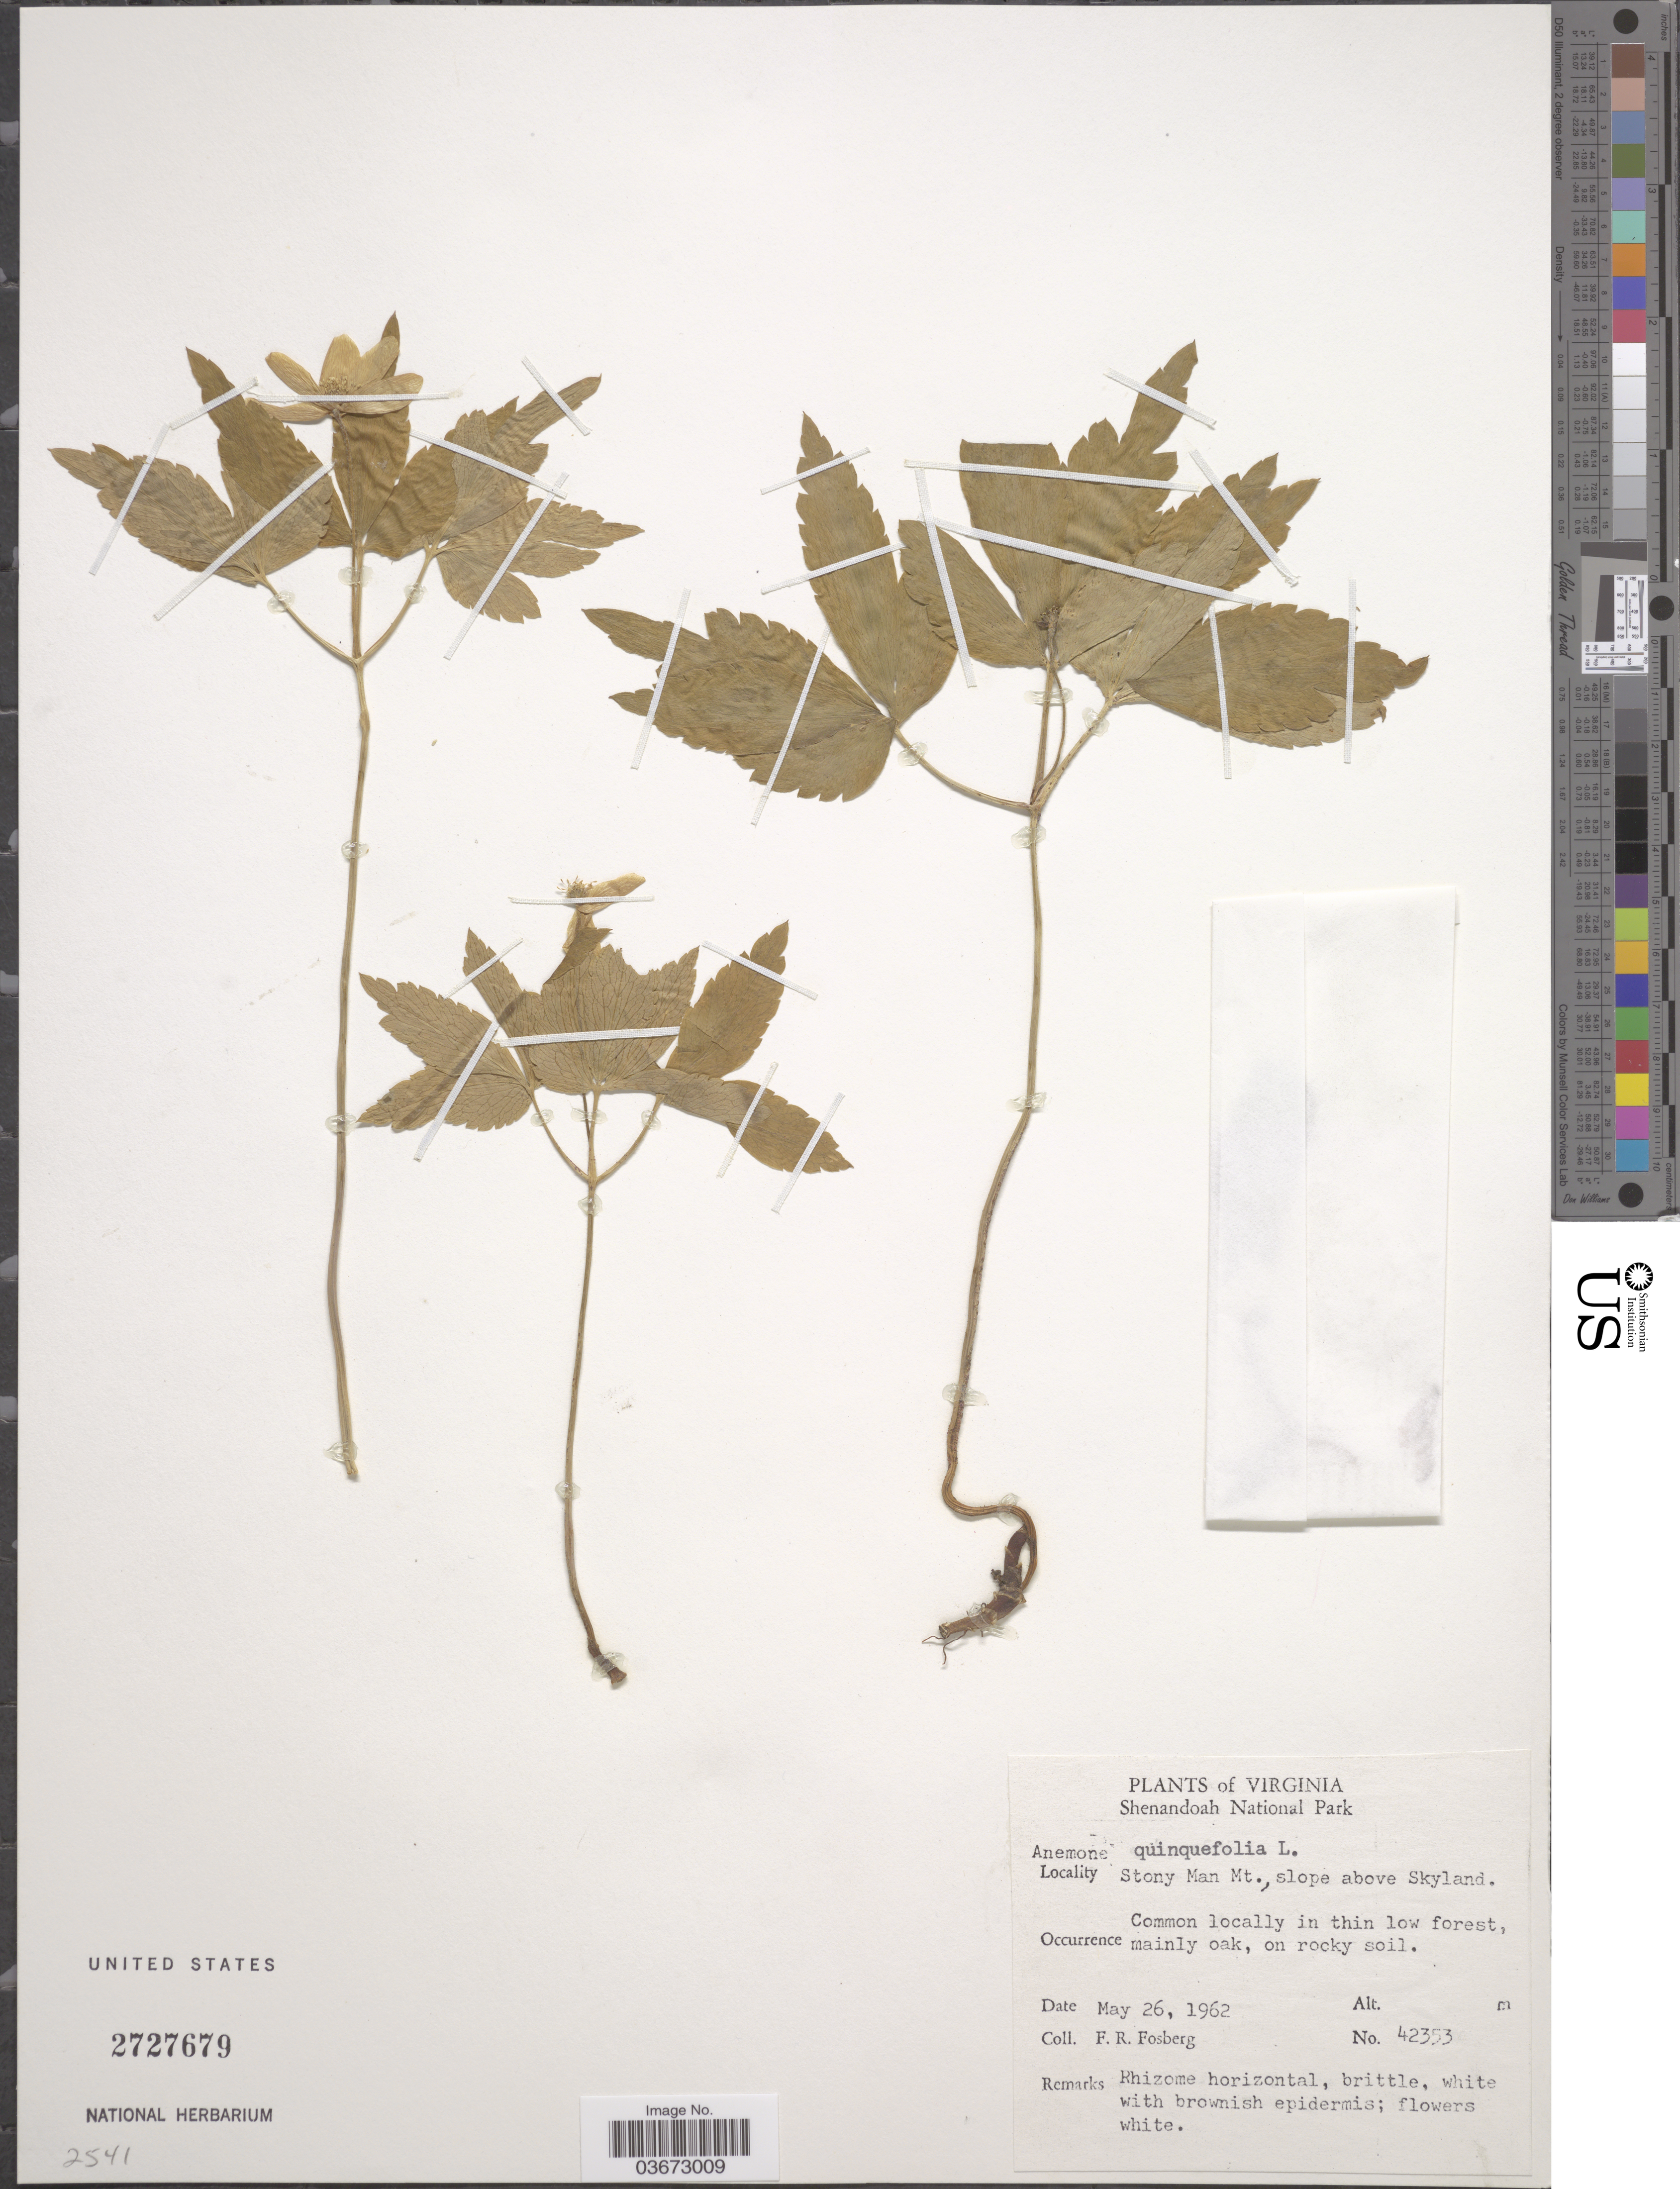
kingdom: Plantae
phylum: Tracheophyta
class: Magnoliopsida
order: Ranunculales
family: Ranunculaceae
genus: Anemone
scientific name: Anemone quinquefolia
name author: L.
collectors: F. R. Fosberg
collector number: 42353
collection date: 1962-05-26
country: United States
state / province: Virginia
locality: Shenandoah National Park. Stony Man Mt., slope above Skyland.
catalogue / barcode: US 2727679